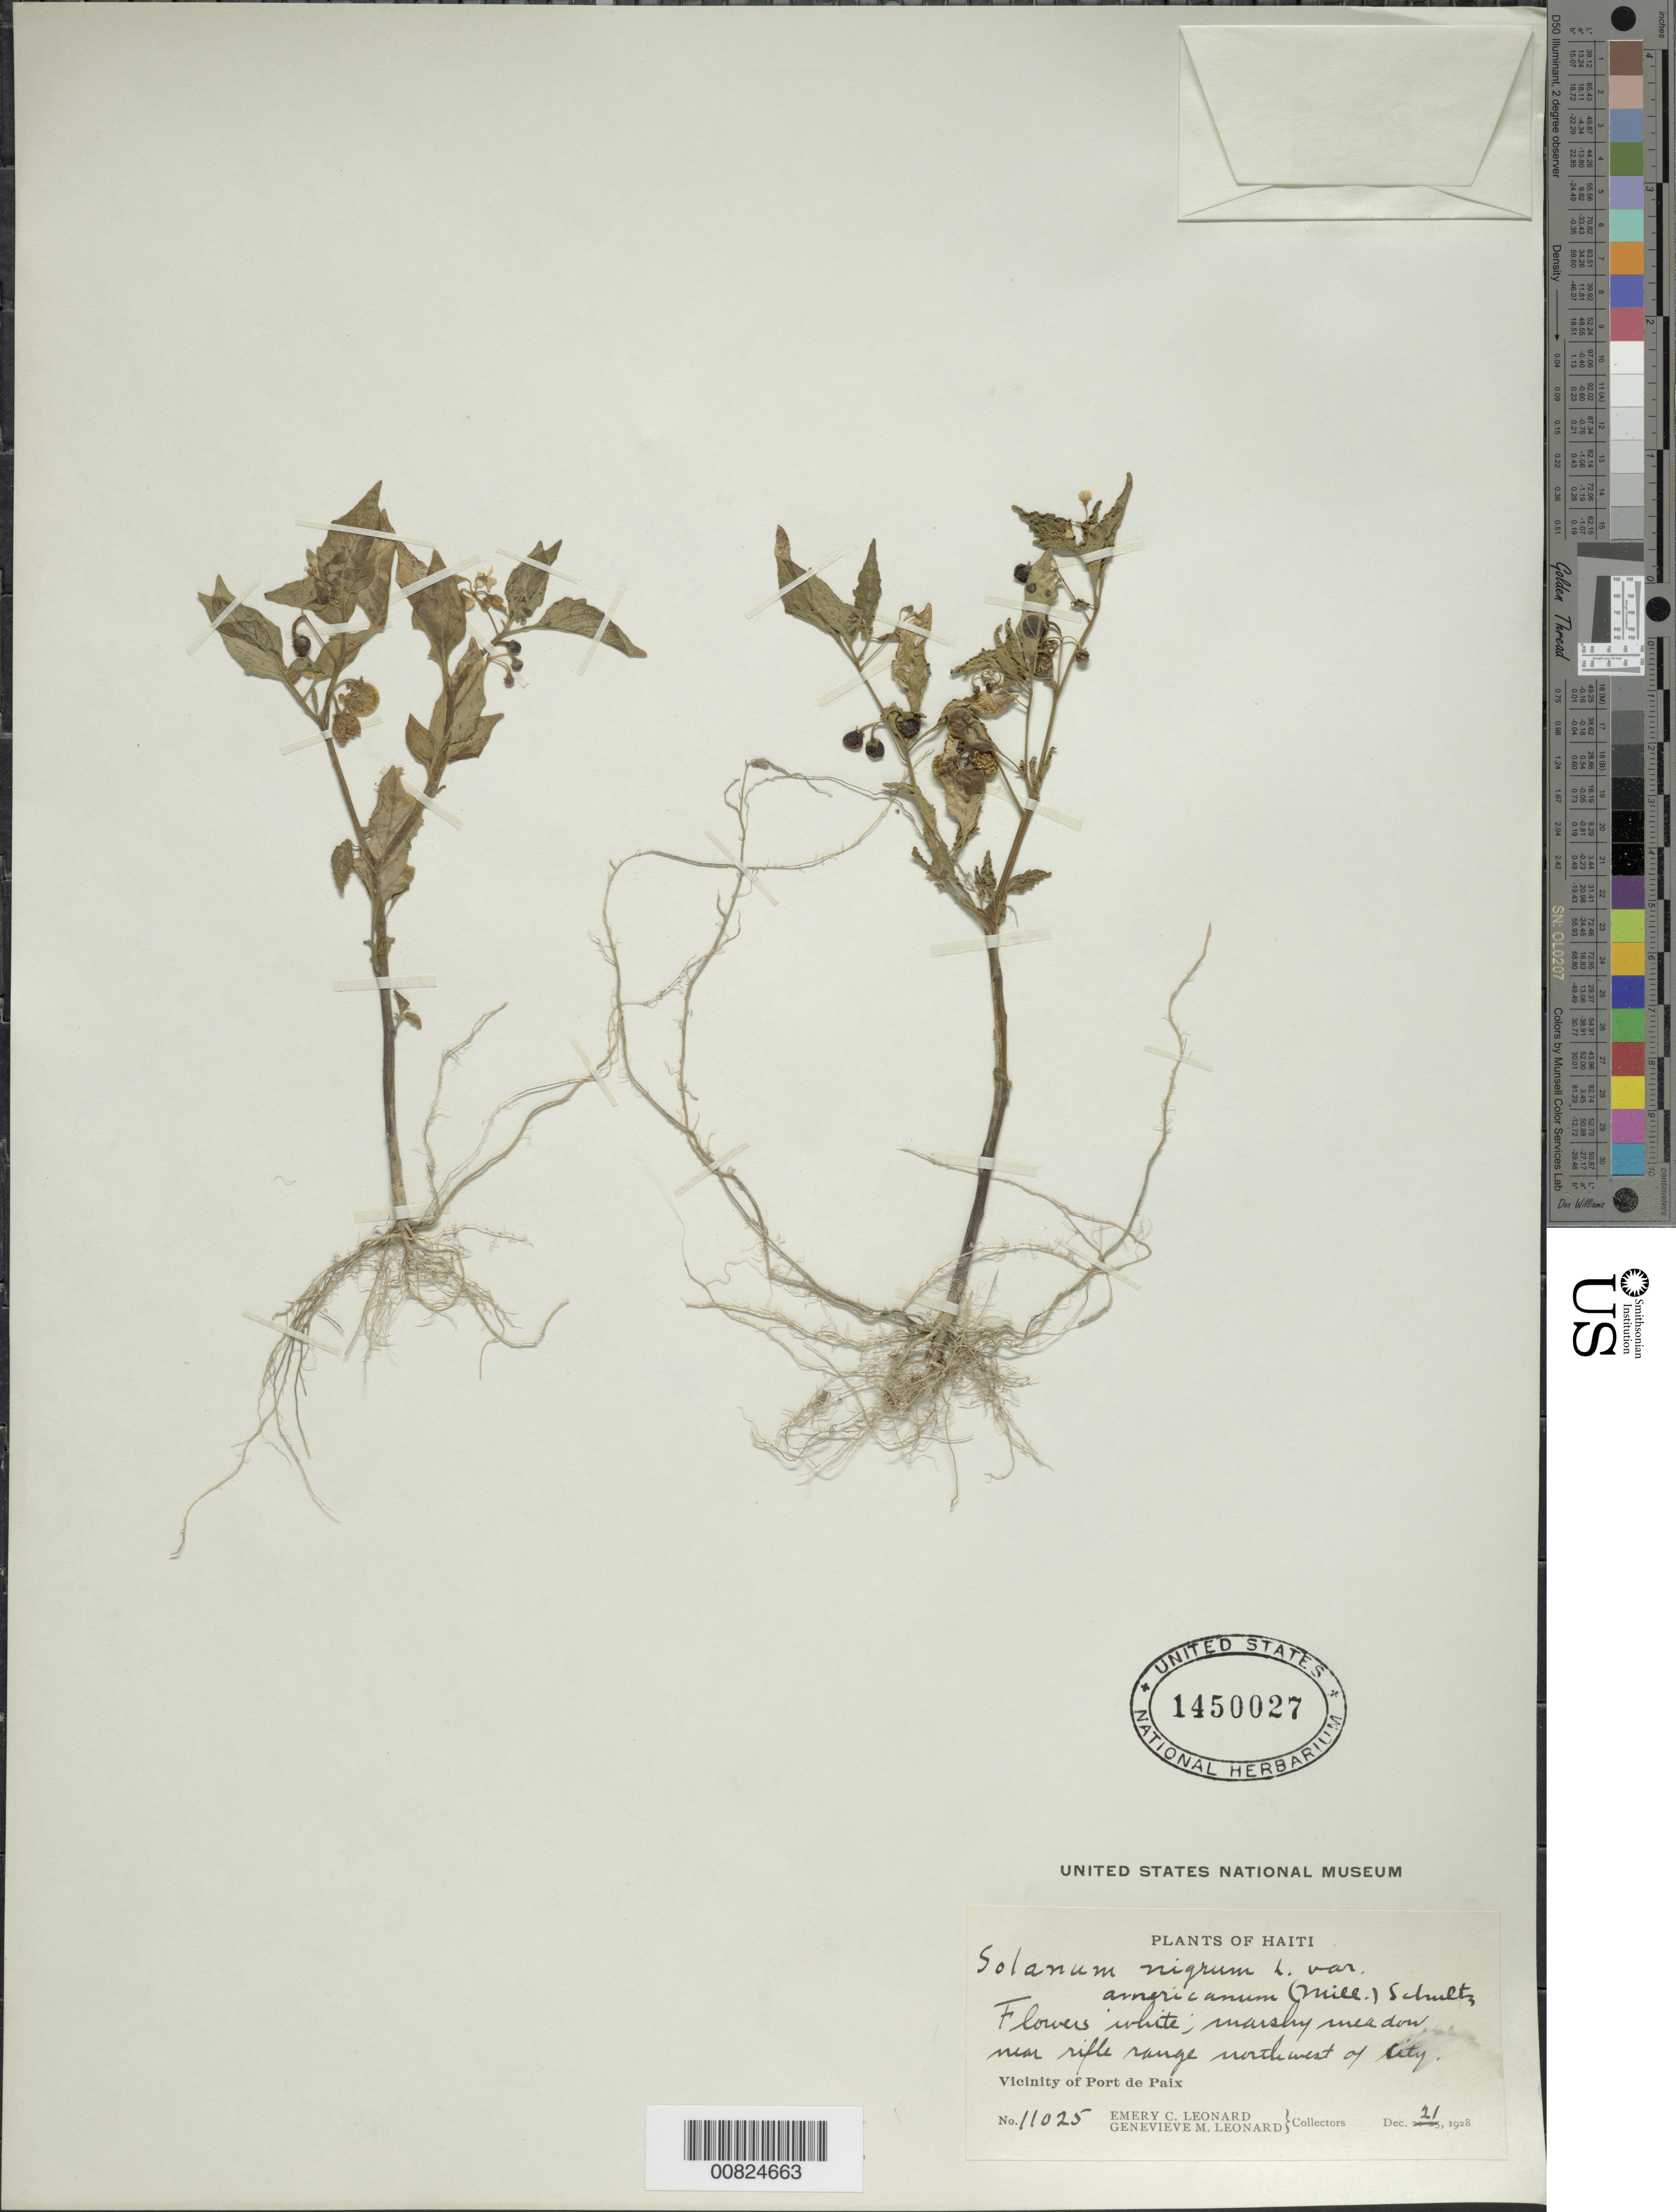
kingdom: Plantae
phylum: Tracheophyta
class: Magnoliopsida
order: Solanales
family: Solanaceae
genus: Solanum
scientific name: Solanum nigrum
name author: L.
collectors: E. C. Leonard & G. M. Leonard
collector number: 11025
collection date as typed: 21 Dec 1928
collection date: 1928-12-21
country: Haiti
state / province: Nord-Ouest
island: Hispaniola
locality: Vicinity of Port de Paix, near rifle range NW of city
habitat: Marshy meadow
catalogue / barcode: US 1450027